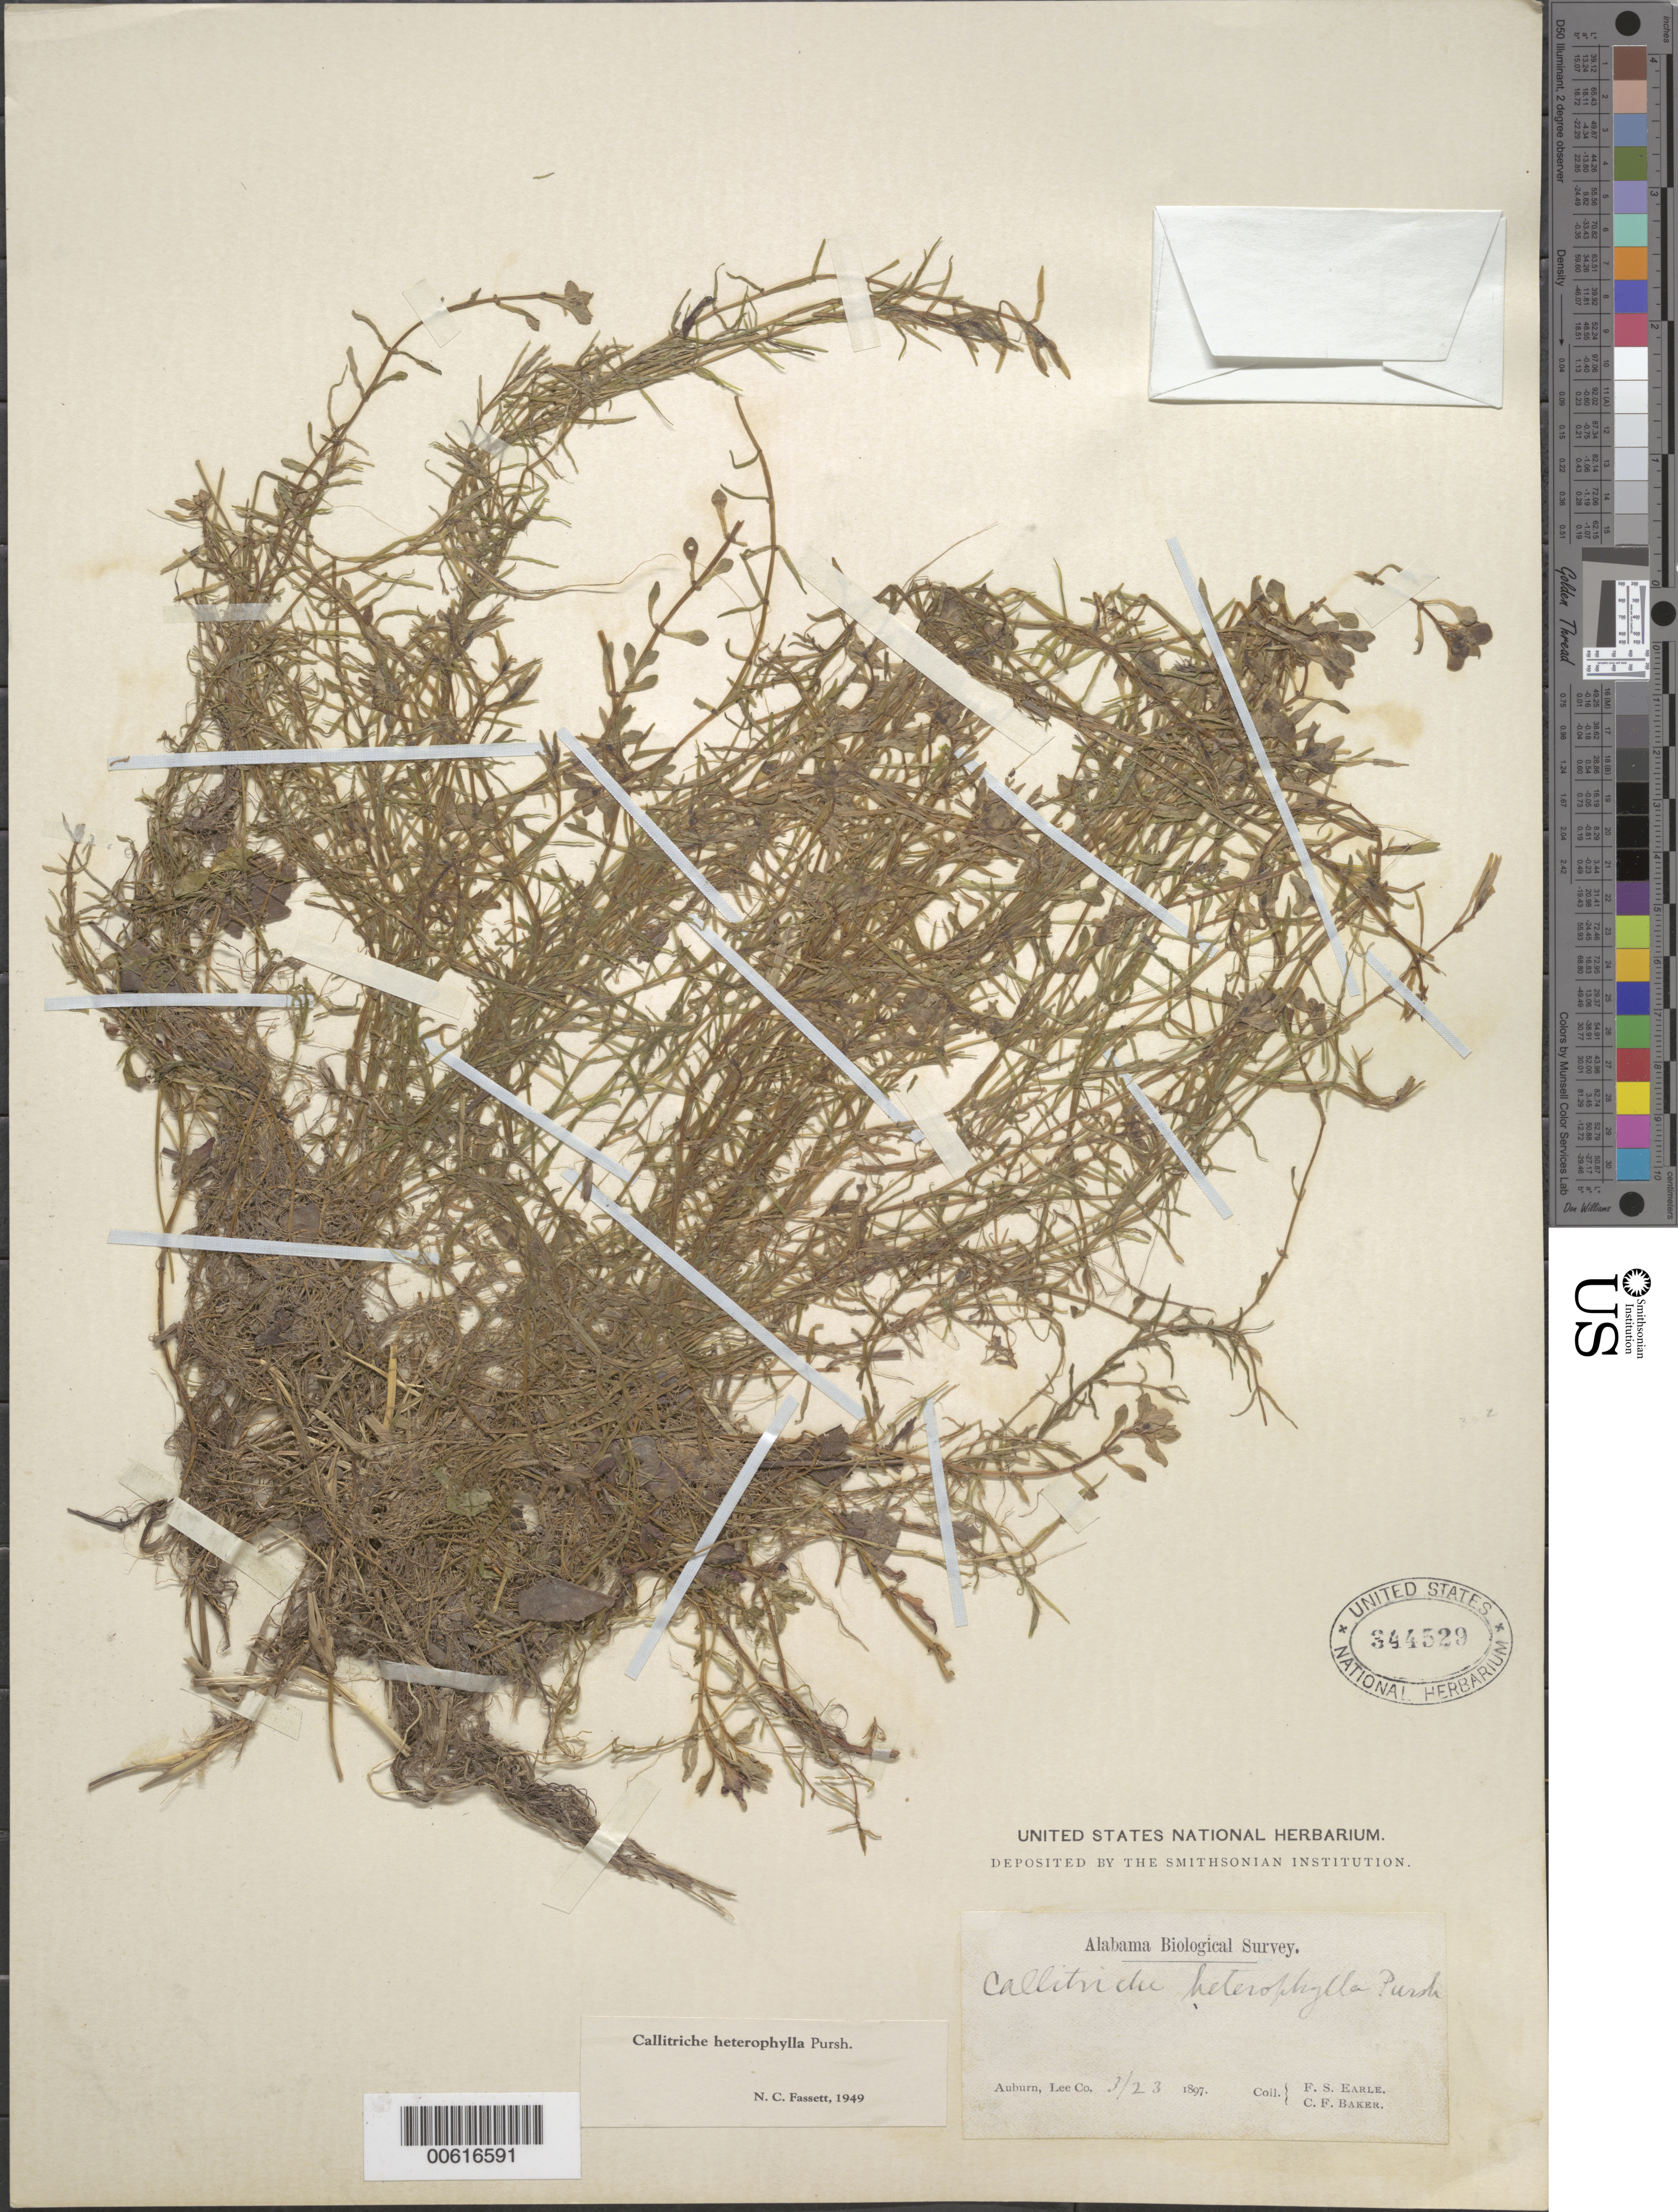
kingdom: Plantae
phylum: Tracheophyta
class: Magnoliopsida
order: Lamiales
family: Plantaginaceae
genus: Callitriche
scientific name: Callitriche heterophylla Pursh emend. Darby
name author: Pursh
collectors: F. S. Earle & C. F. Baker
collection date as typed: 23 Mar 1897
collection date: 1897-03-23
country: United States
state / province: Alabama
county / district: Lee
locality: Auburn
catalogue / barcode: US 344529